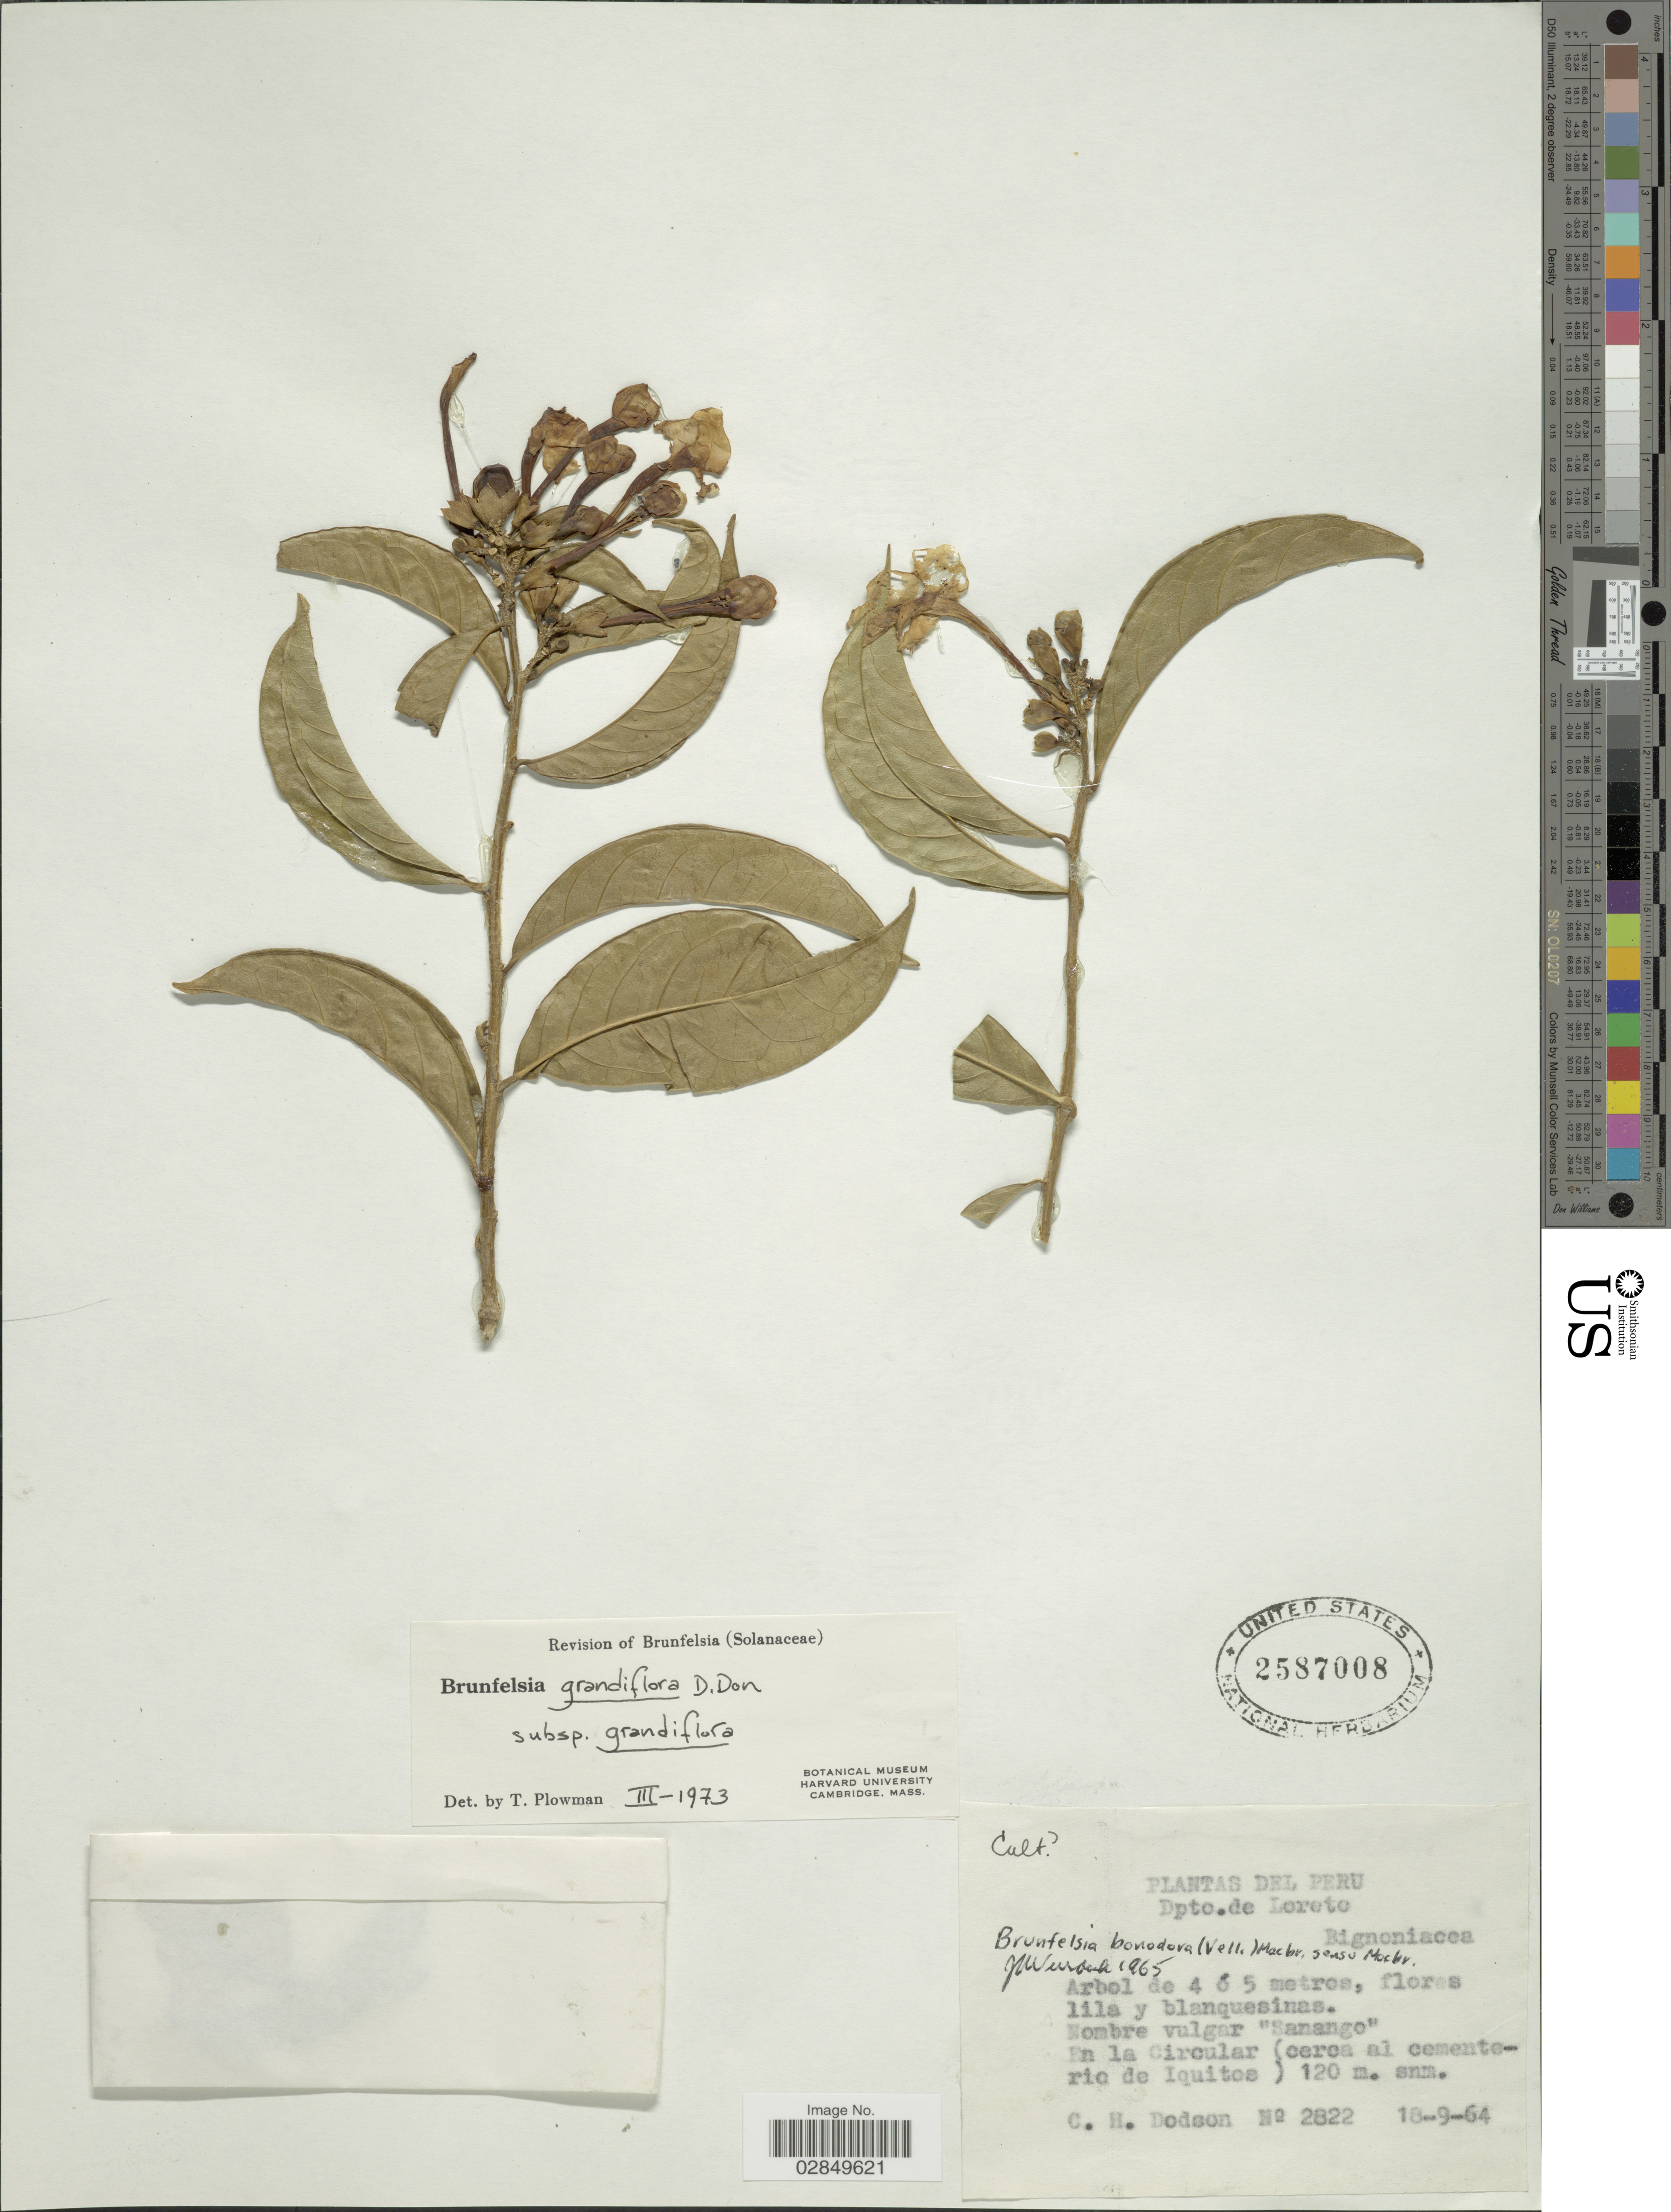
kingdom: Plantae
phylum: Tracheophyta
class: Magnoliopsida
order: Solanales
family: Solanaceae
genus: Brunfelsia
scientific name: Brunfelsia grandiflora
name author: D. Don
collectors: C. H. Dodson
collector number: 2822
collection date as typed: Transcribed d/m/y: 18/9/64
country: Peru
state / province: Loreto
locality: Dpto. de Loreto, En la Circular (cerca al cementerio de Iquitos).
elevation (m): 120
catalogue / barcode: US 2587008